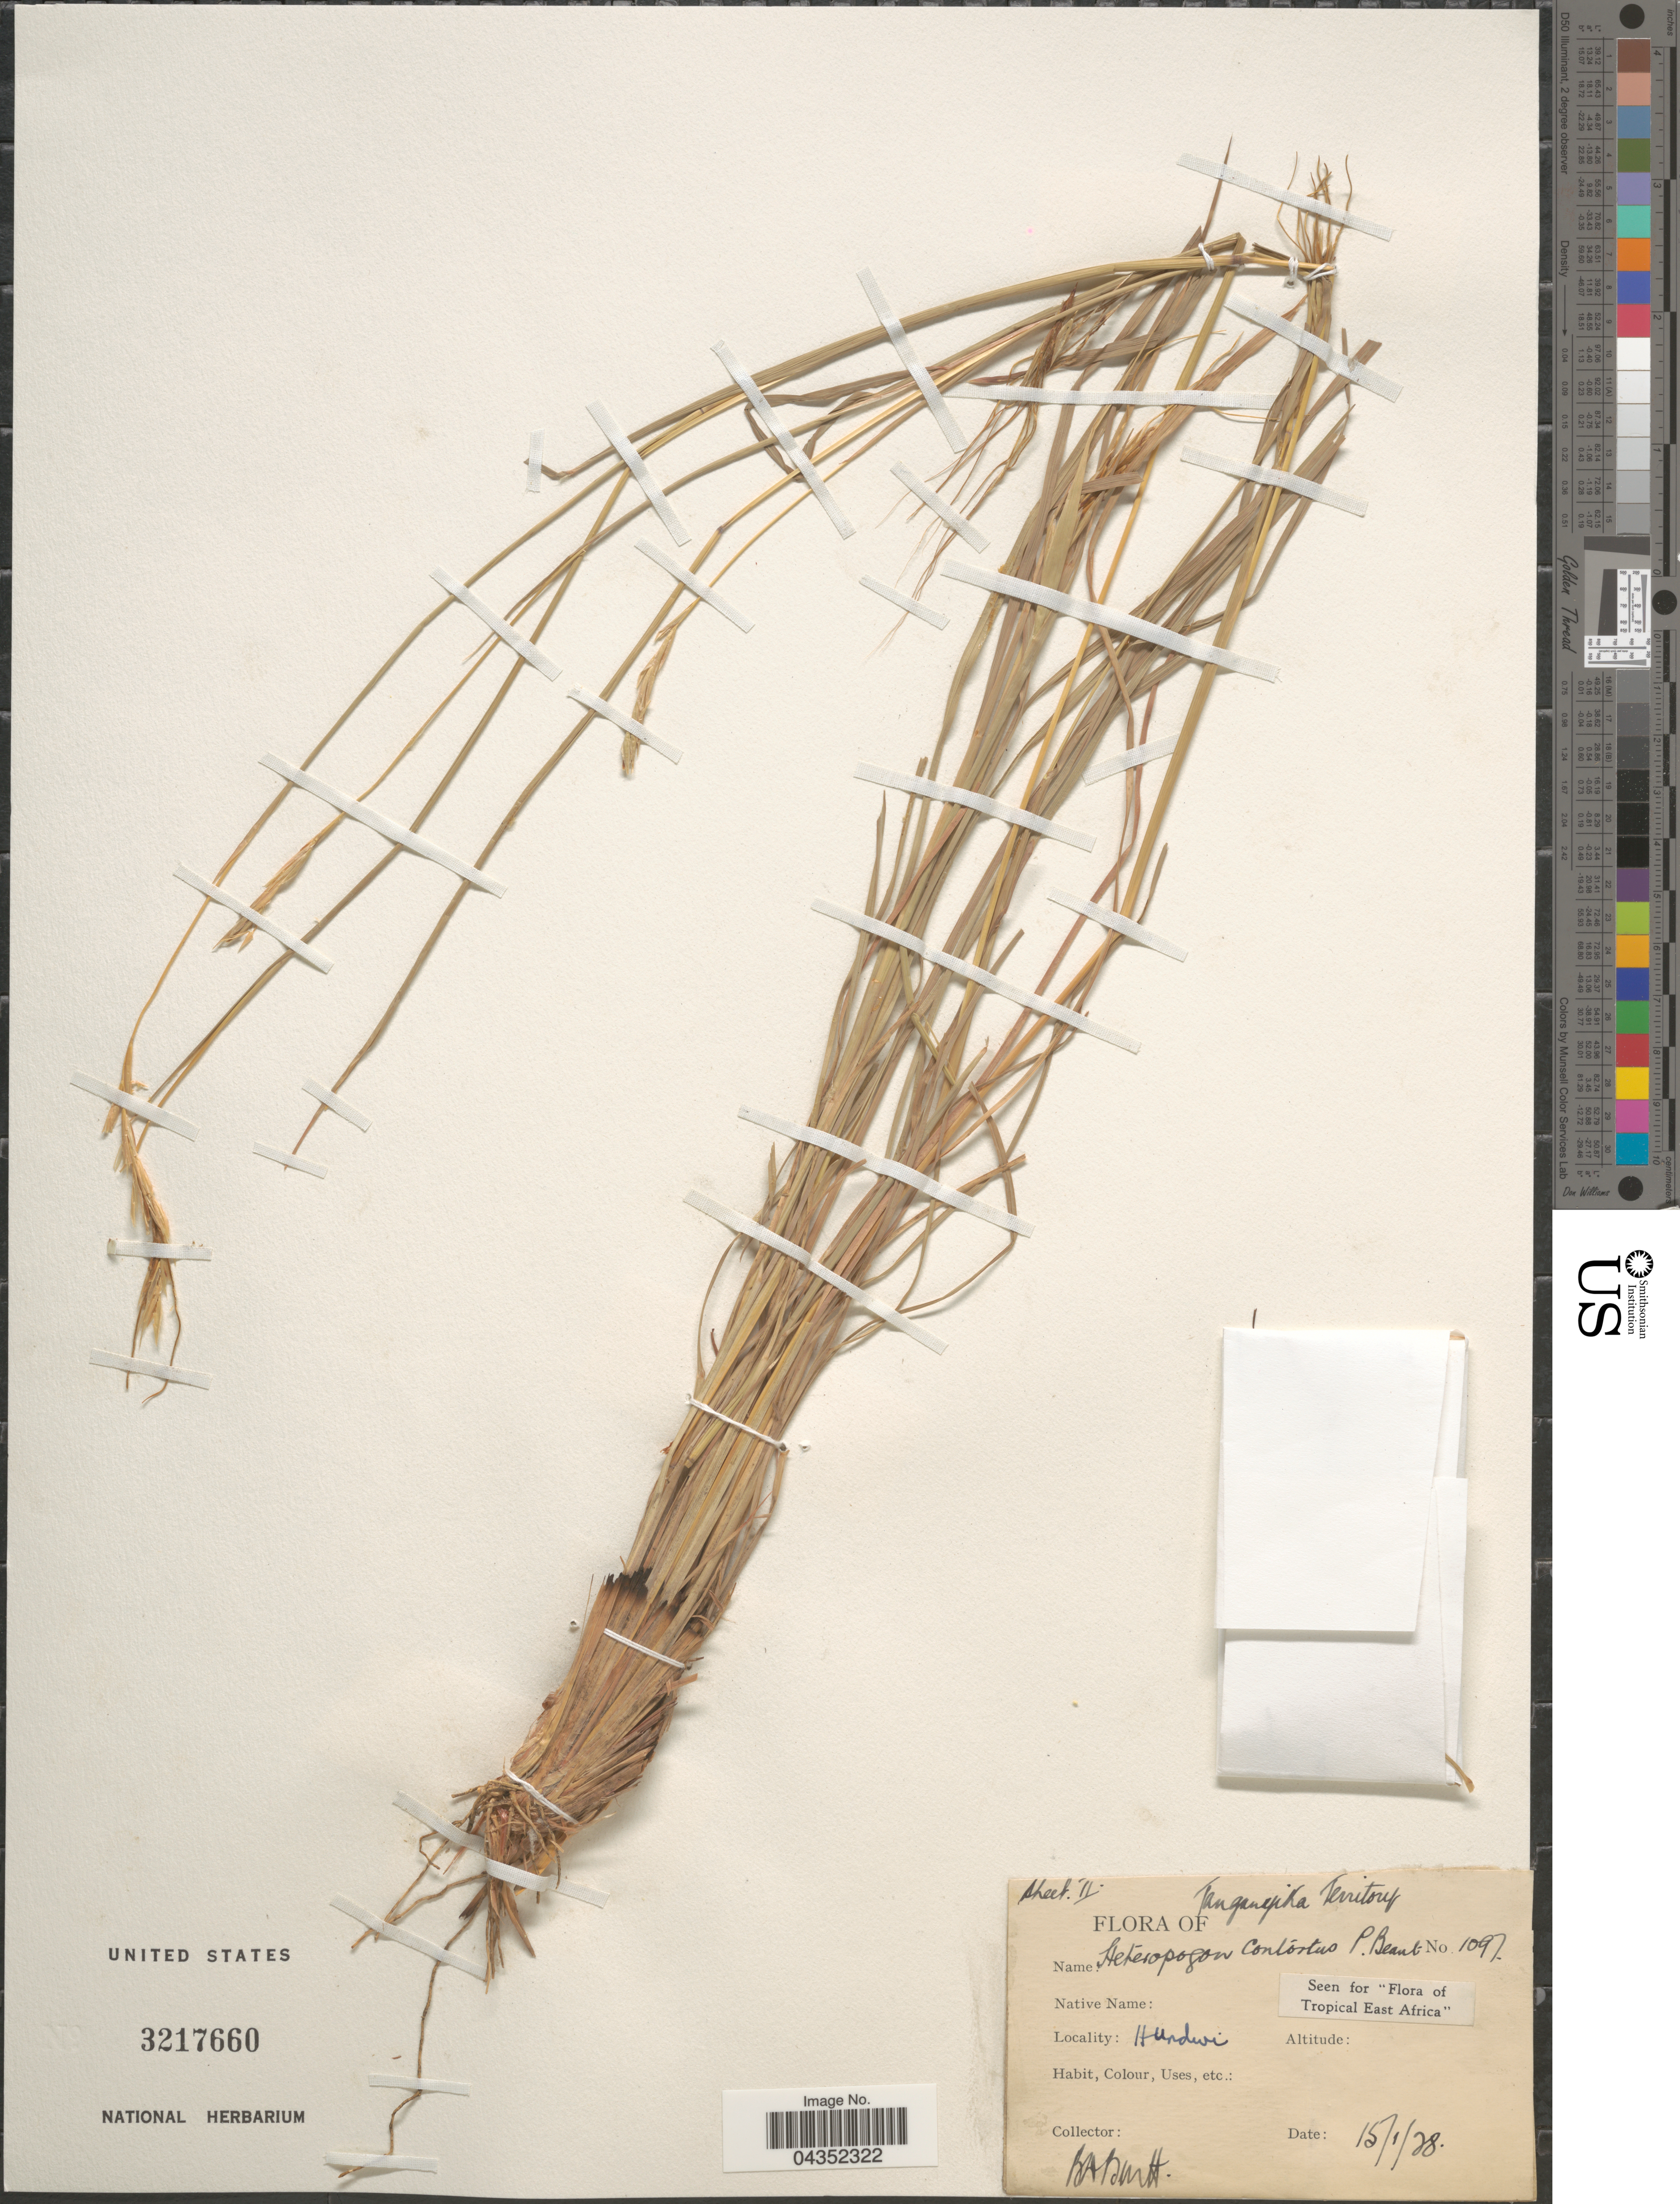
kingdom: Plantae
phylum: Tracheophyta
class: Liliopsida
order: Poales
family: Poaceae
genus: Heteropogon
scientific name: Heteropogon contortus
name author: (L.) P. Beauv. ex Roem. & Schult.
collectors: B. D. Burtt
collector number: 1097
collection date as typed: Transcribed d/m/y: 15/1/28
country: Tanzania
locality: Tanganyika Territory. Itundwi.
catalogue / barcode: US 3217660